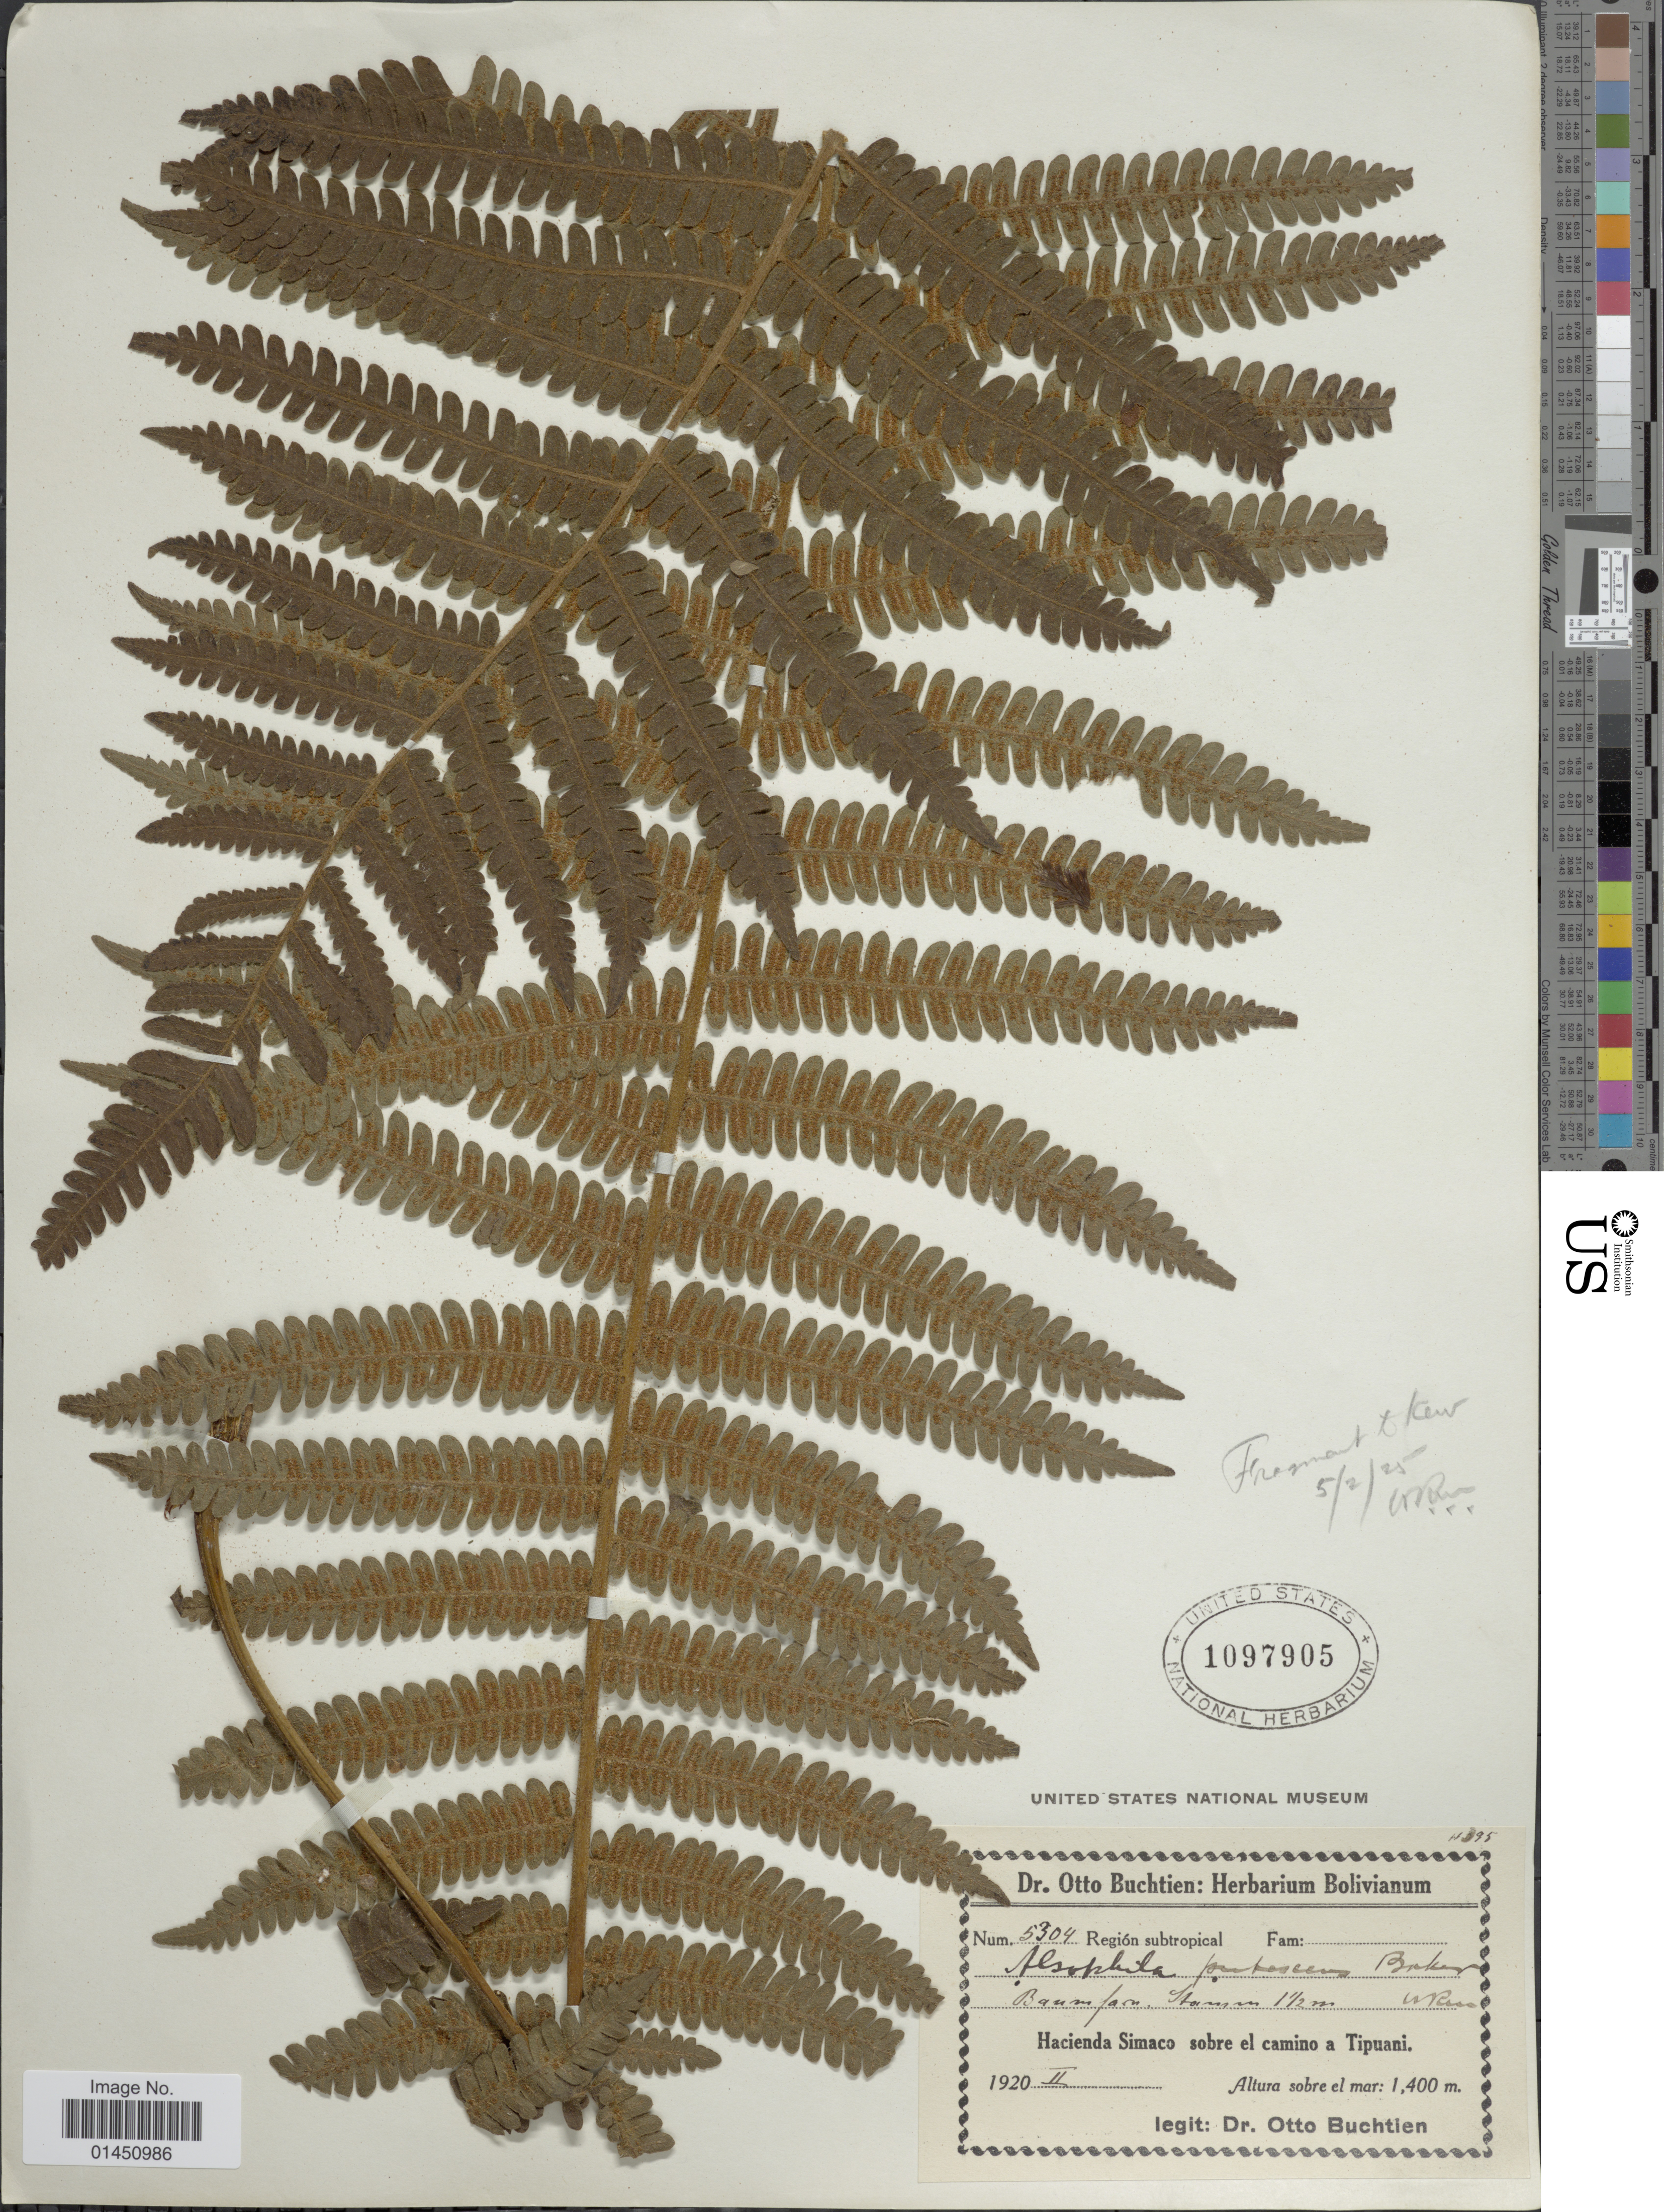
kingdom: Plantae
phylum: Tracheophyta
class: Polypodiopsida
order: Cyatheales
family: Cyatheaceae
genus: Cyathea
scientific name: Cyathea bipinnatifida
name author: (Baker) Domin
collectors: O. Buchtien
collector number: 5304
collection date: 1920-02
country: Bolivia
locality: Hacienda Simaco sobre el camino a Tipuani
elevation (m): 1400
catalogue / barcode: US 1097905